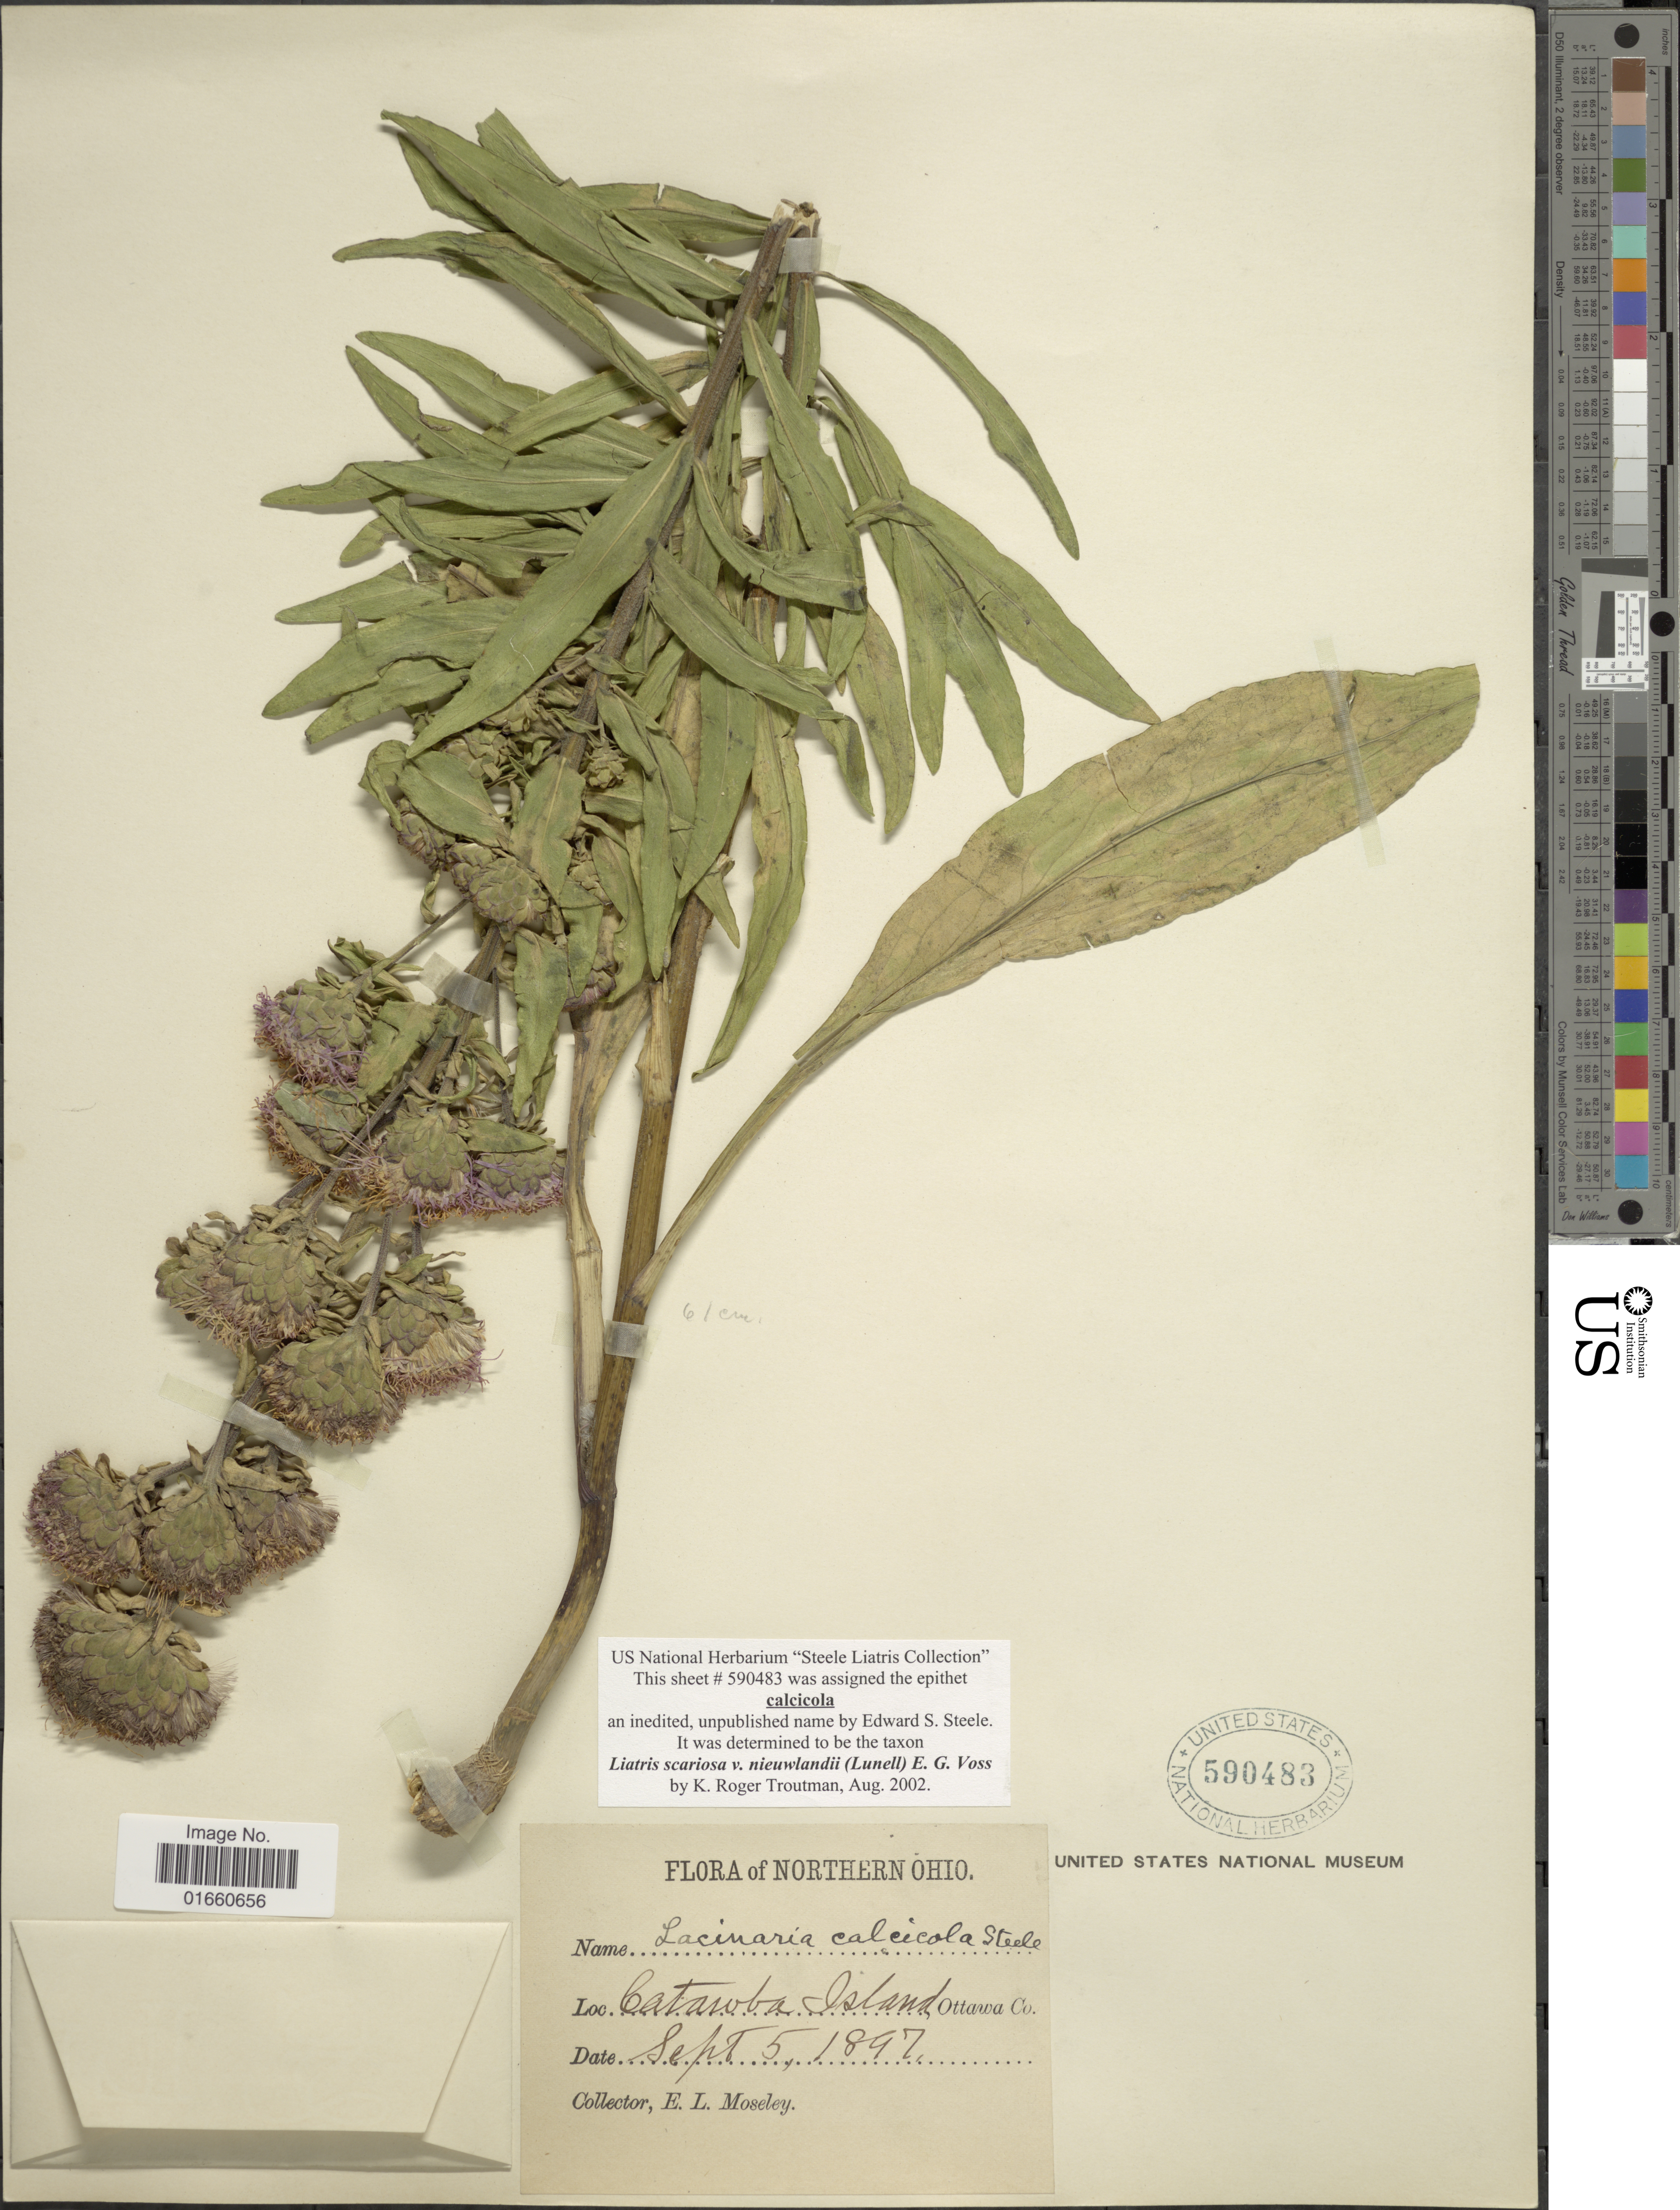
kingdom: Plantae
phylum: Tracheophyta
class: Magnoliopsida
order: Asterales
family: Asteraceae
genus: Liatris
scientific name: Liatris scariosa var. nieuwlandii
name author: (Lunell) E.G. Voss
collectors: E. Moseley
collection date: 1897-09-05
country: United States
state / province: Ohio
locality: Northern Ohio, Catawba Island, Ottawa Co.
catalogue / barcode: US 590483